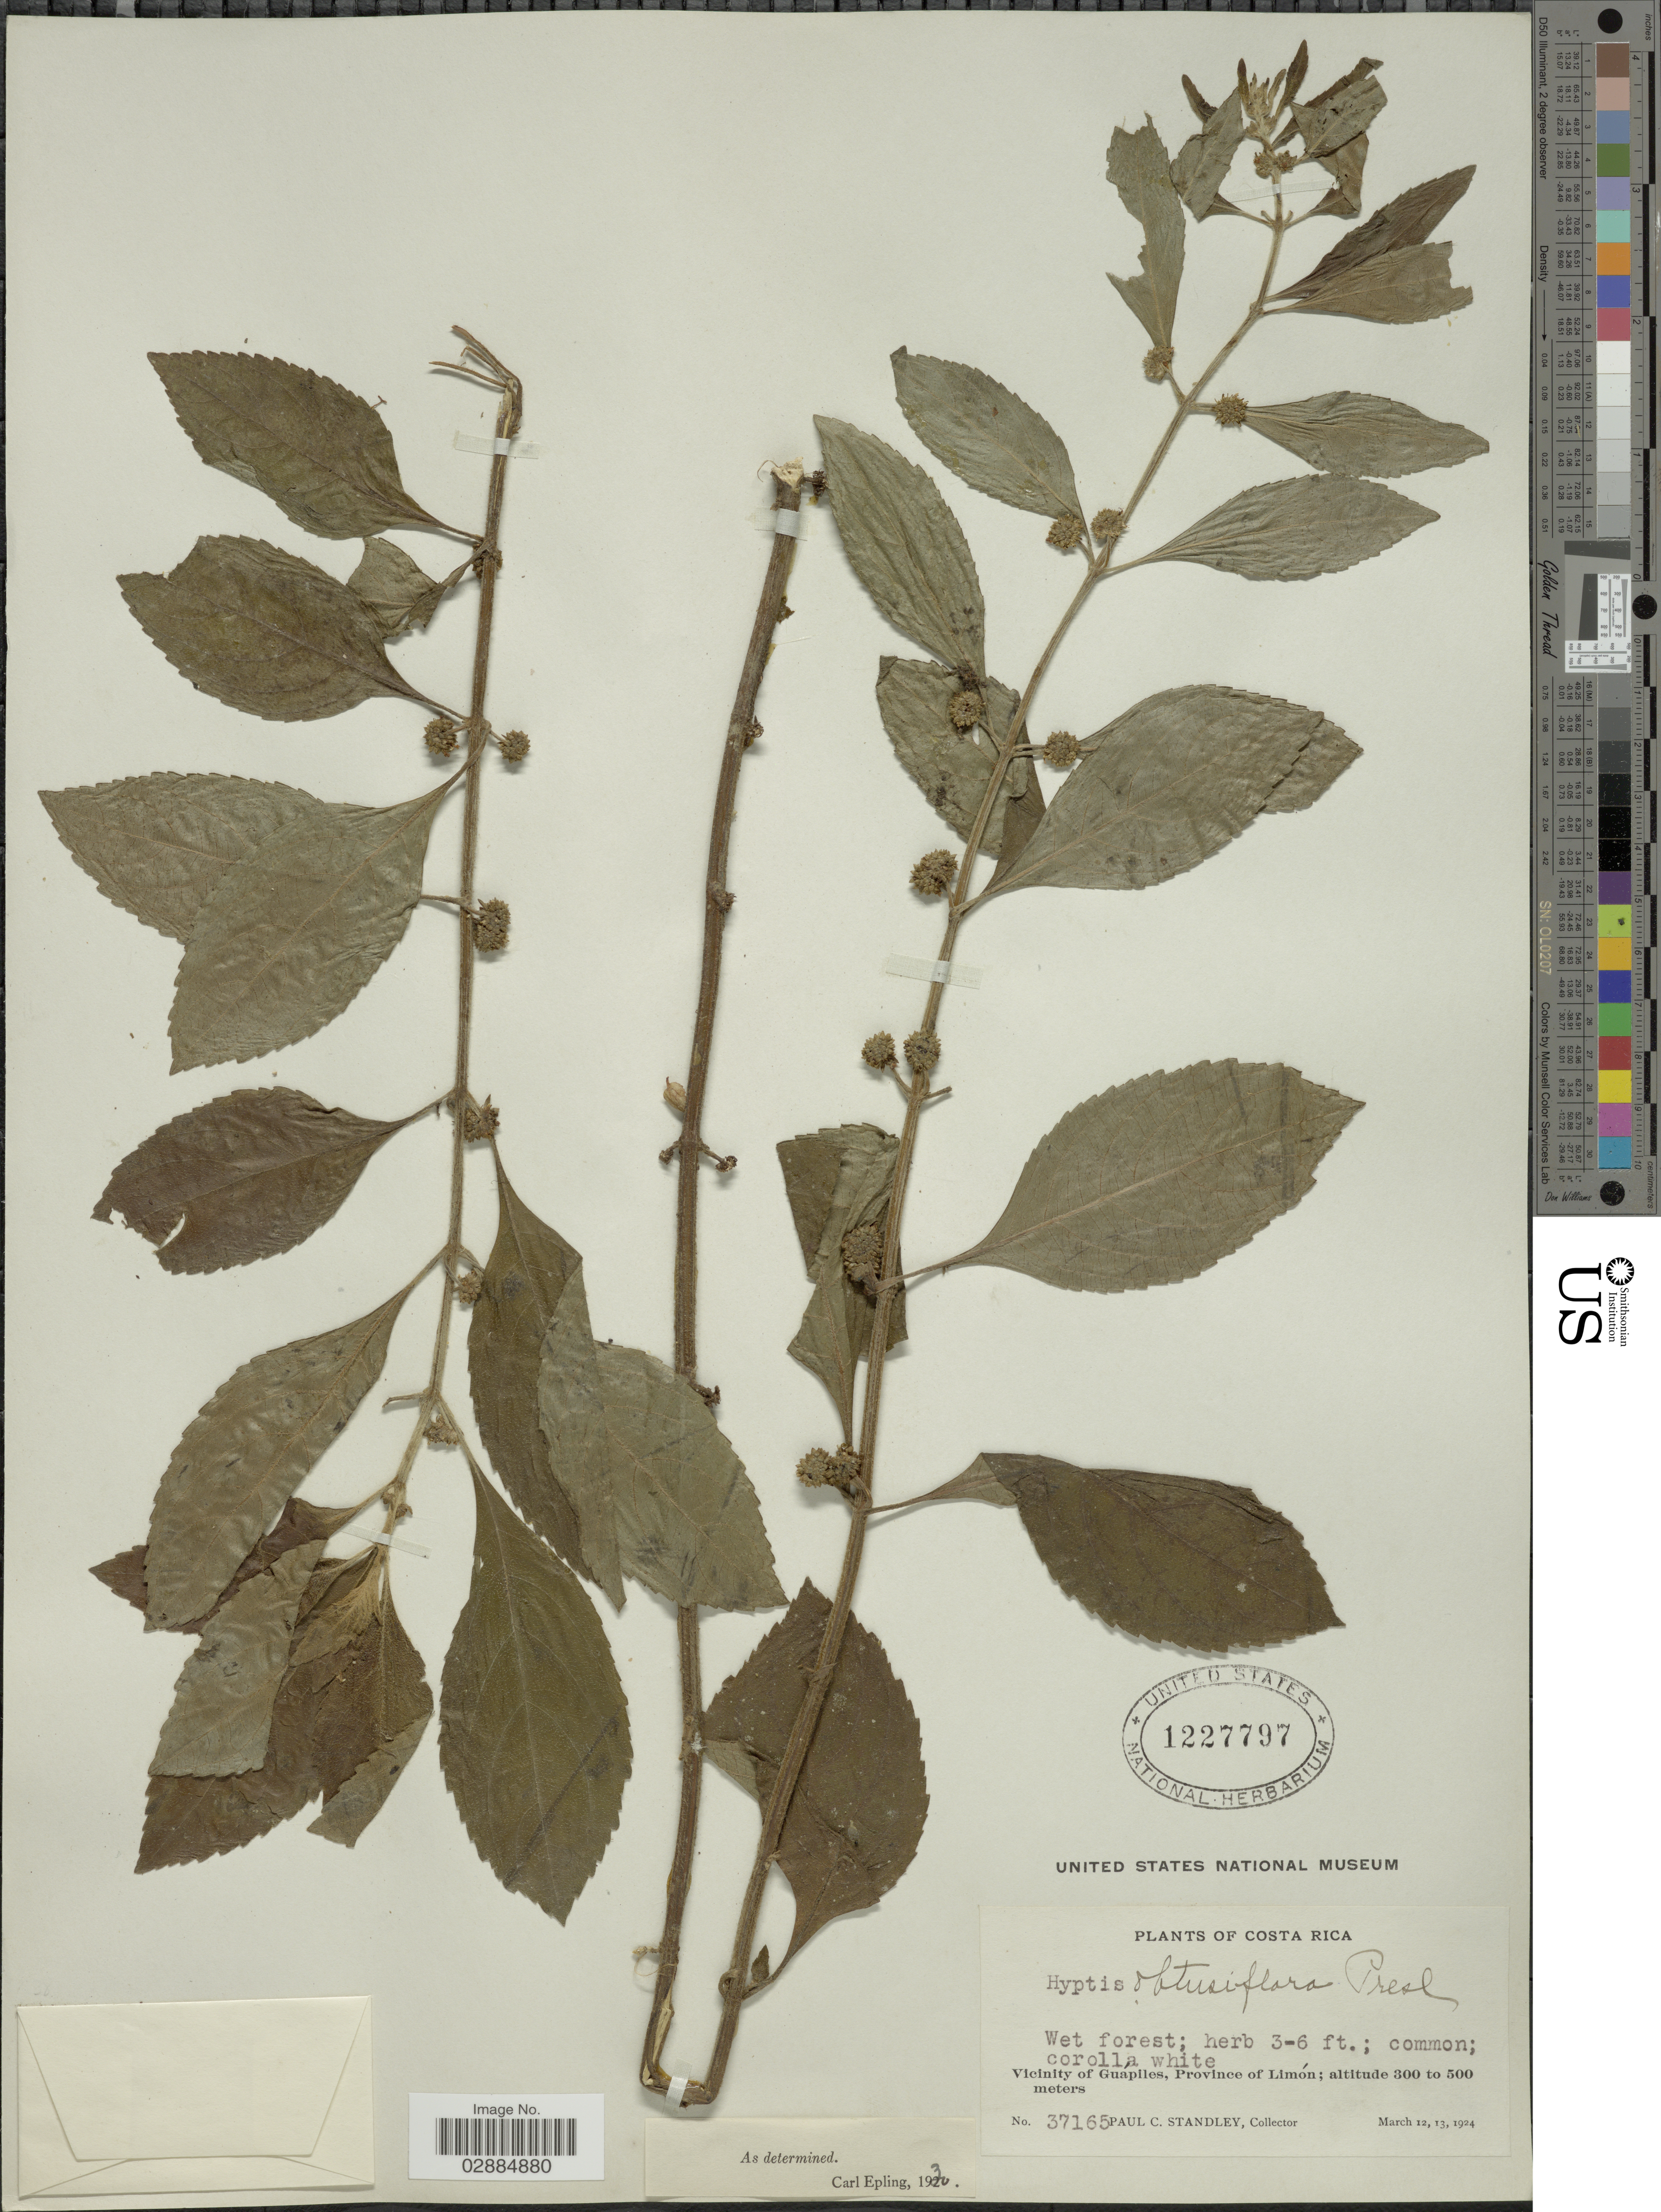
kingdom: Plantae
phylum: Tracheophyta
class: Magnoliopsida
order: Lamiales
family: Lamiaceae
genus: Hyptis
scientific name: Hyptis obtusiflora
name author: C. Presl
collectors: P. C. Standley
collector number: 37165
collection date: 1924-03-12/1924-03-13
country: Costa Rica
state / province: Limón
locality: Vicinity of Guapiles, Province of Limón.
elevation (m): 300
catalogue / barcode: US 1227797